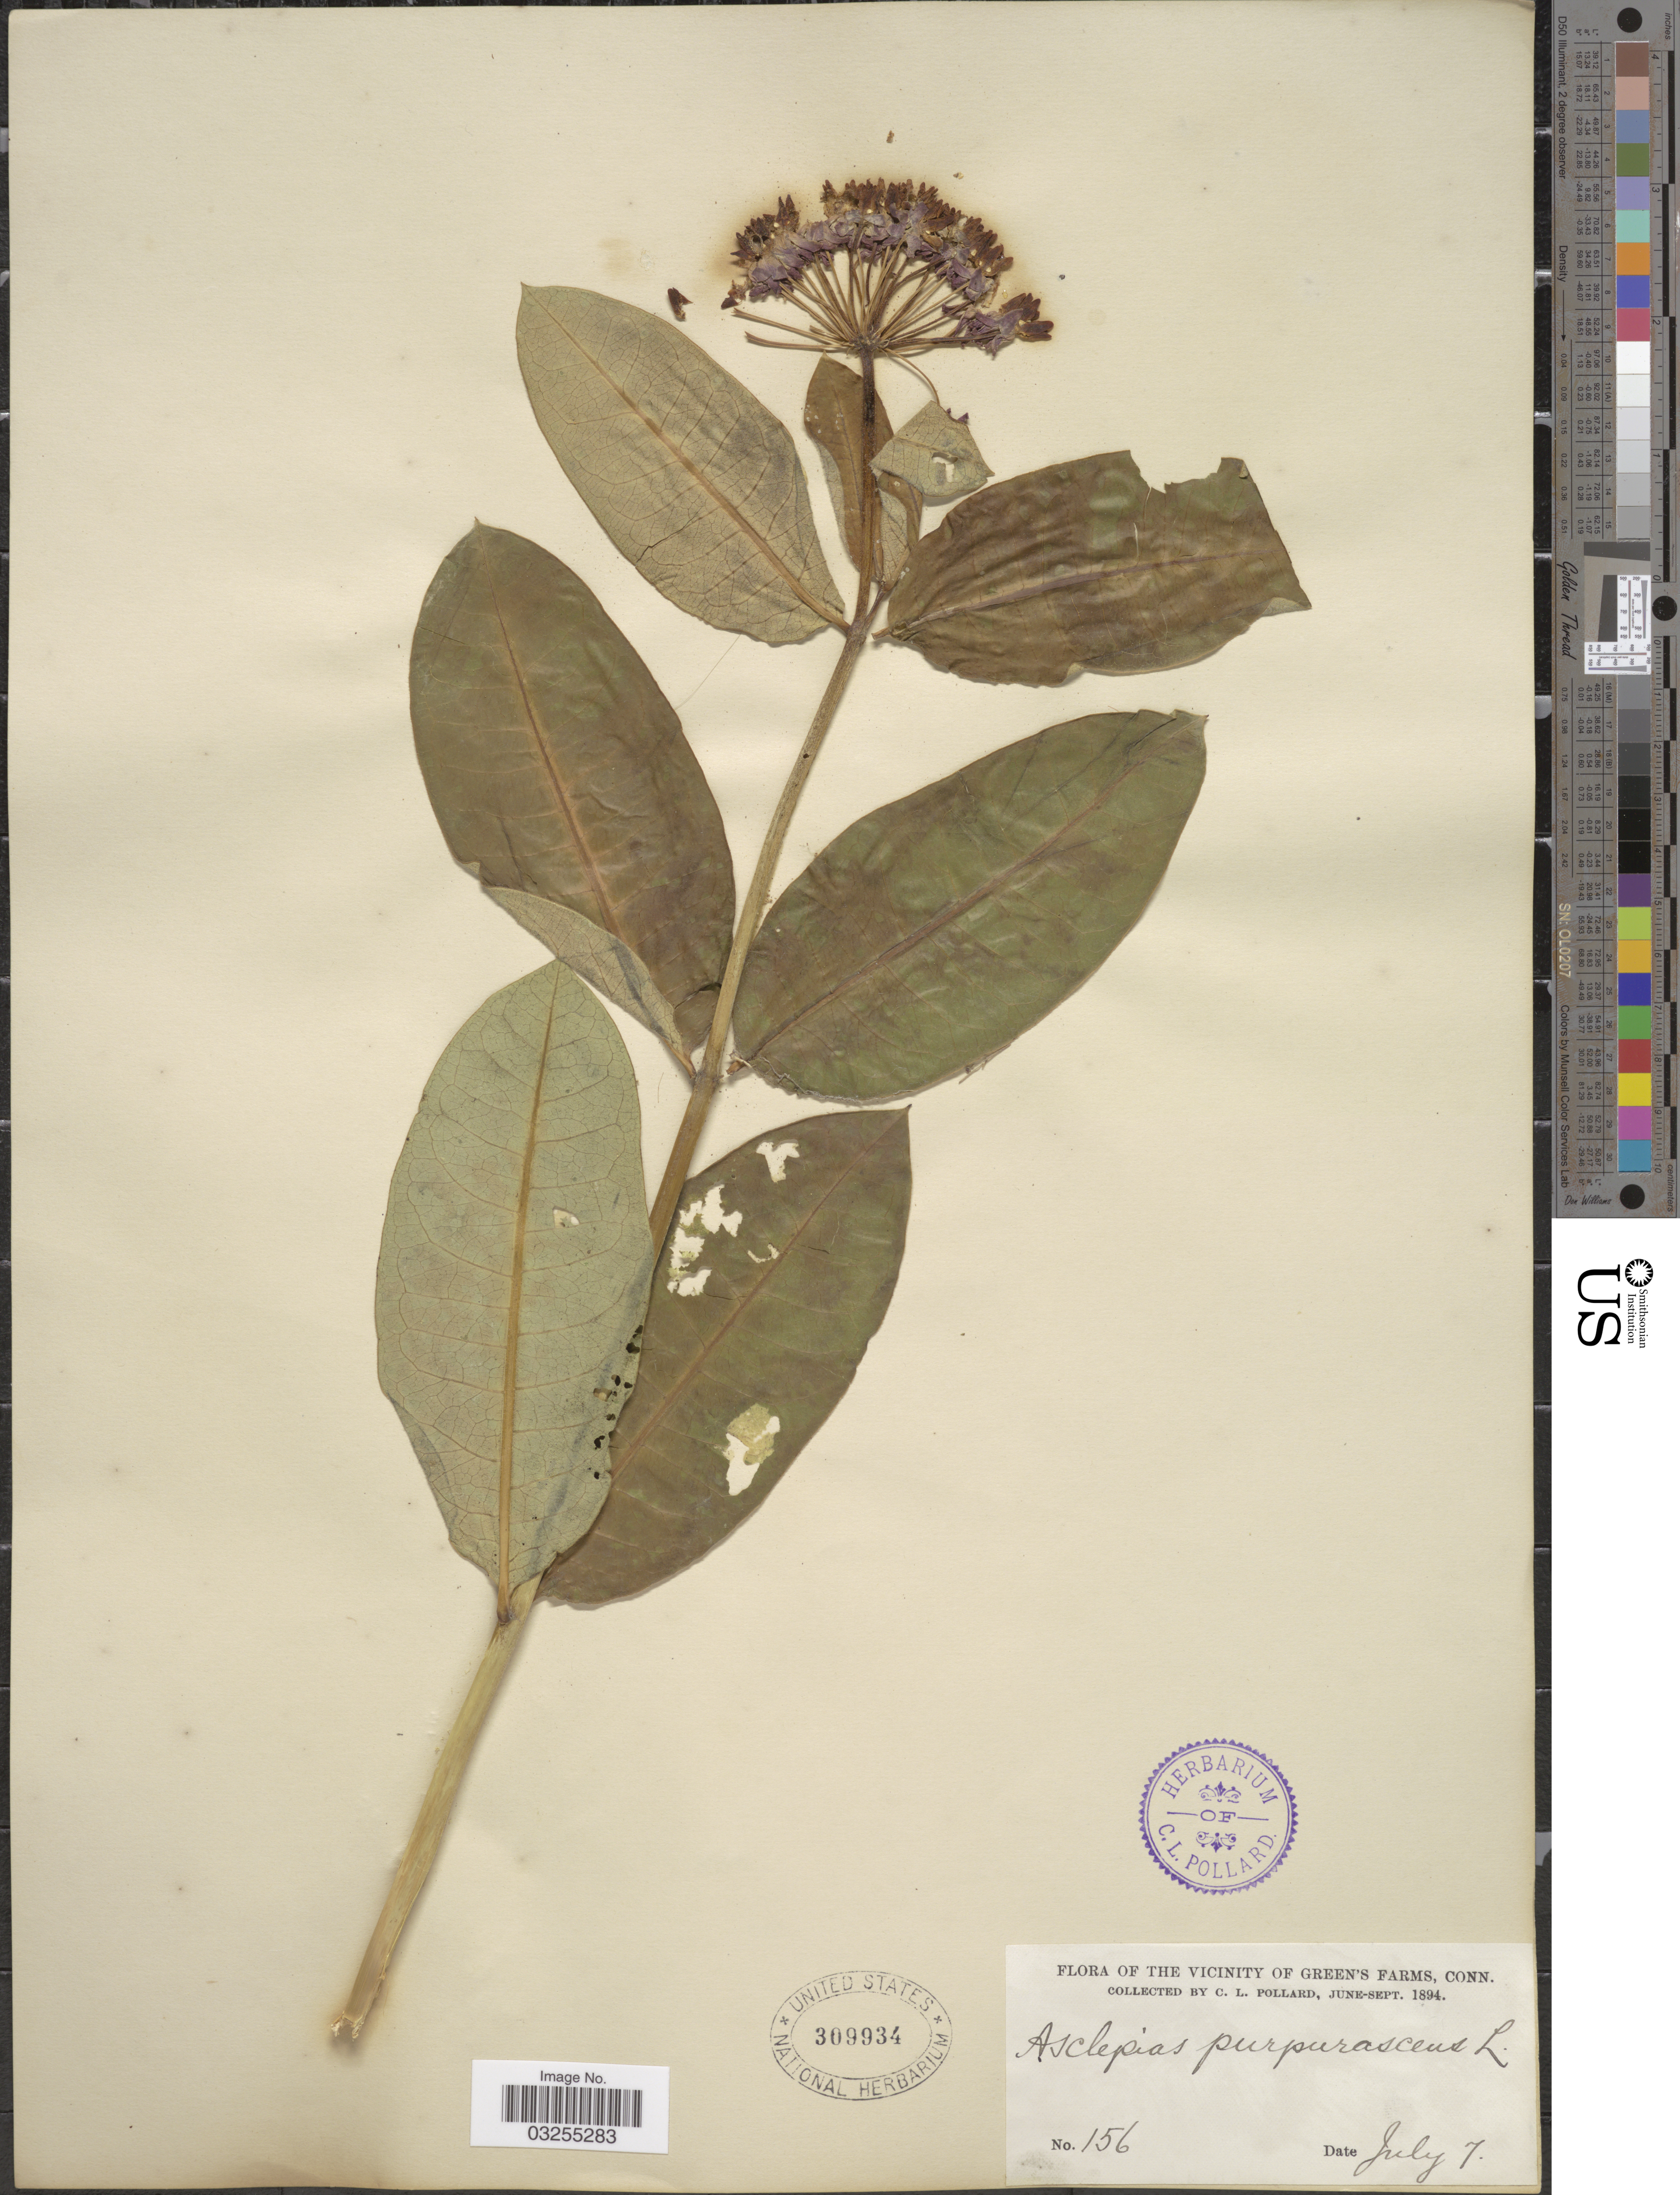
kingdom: Plantae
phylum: Tracheophyta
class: Magnoliopsida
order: Gentianales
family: Apocynaceae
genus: Asclepias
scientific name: Asclepias purpurascens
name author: L.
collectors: C. L. Pollard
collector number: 156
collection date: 1894-07-07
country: United States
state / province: Connecticut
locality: Vicinity of Green's Farms.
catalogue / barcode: US 309934